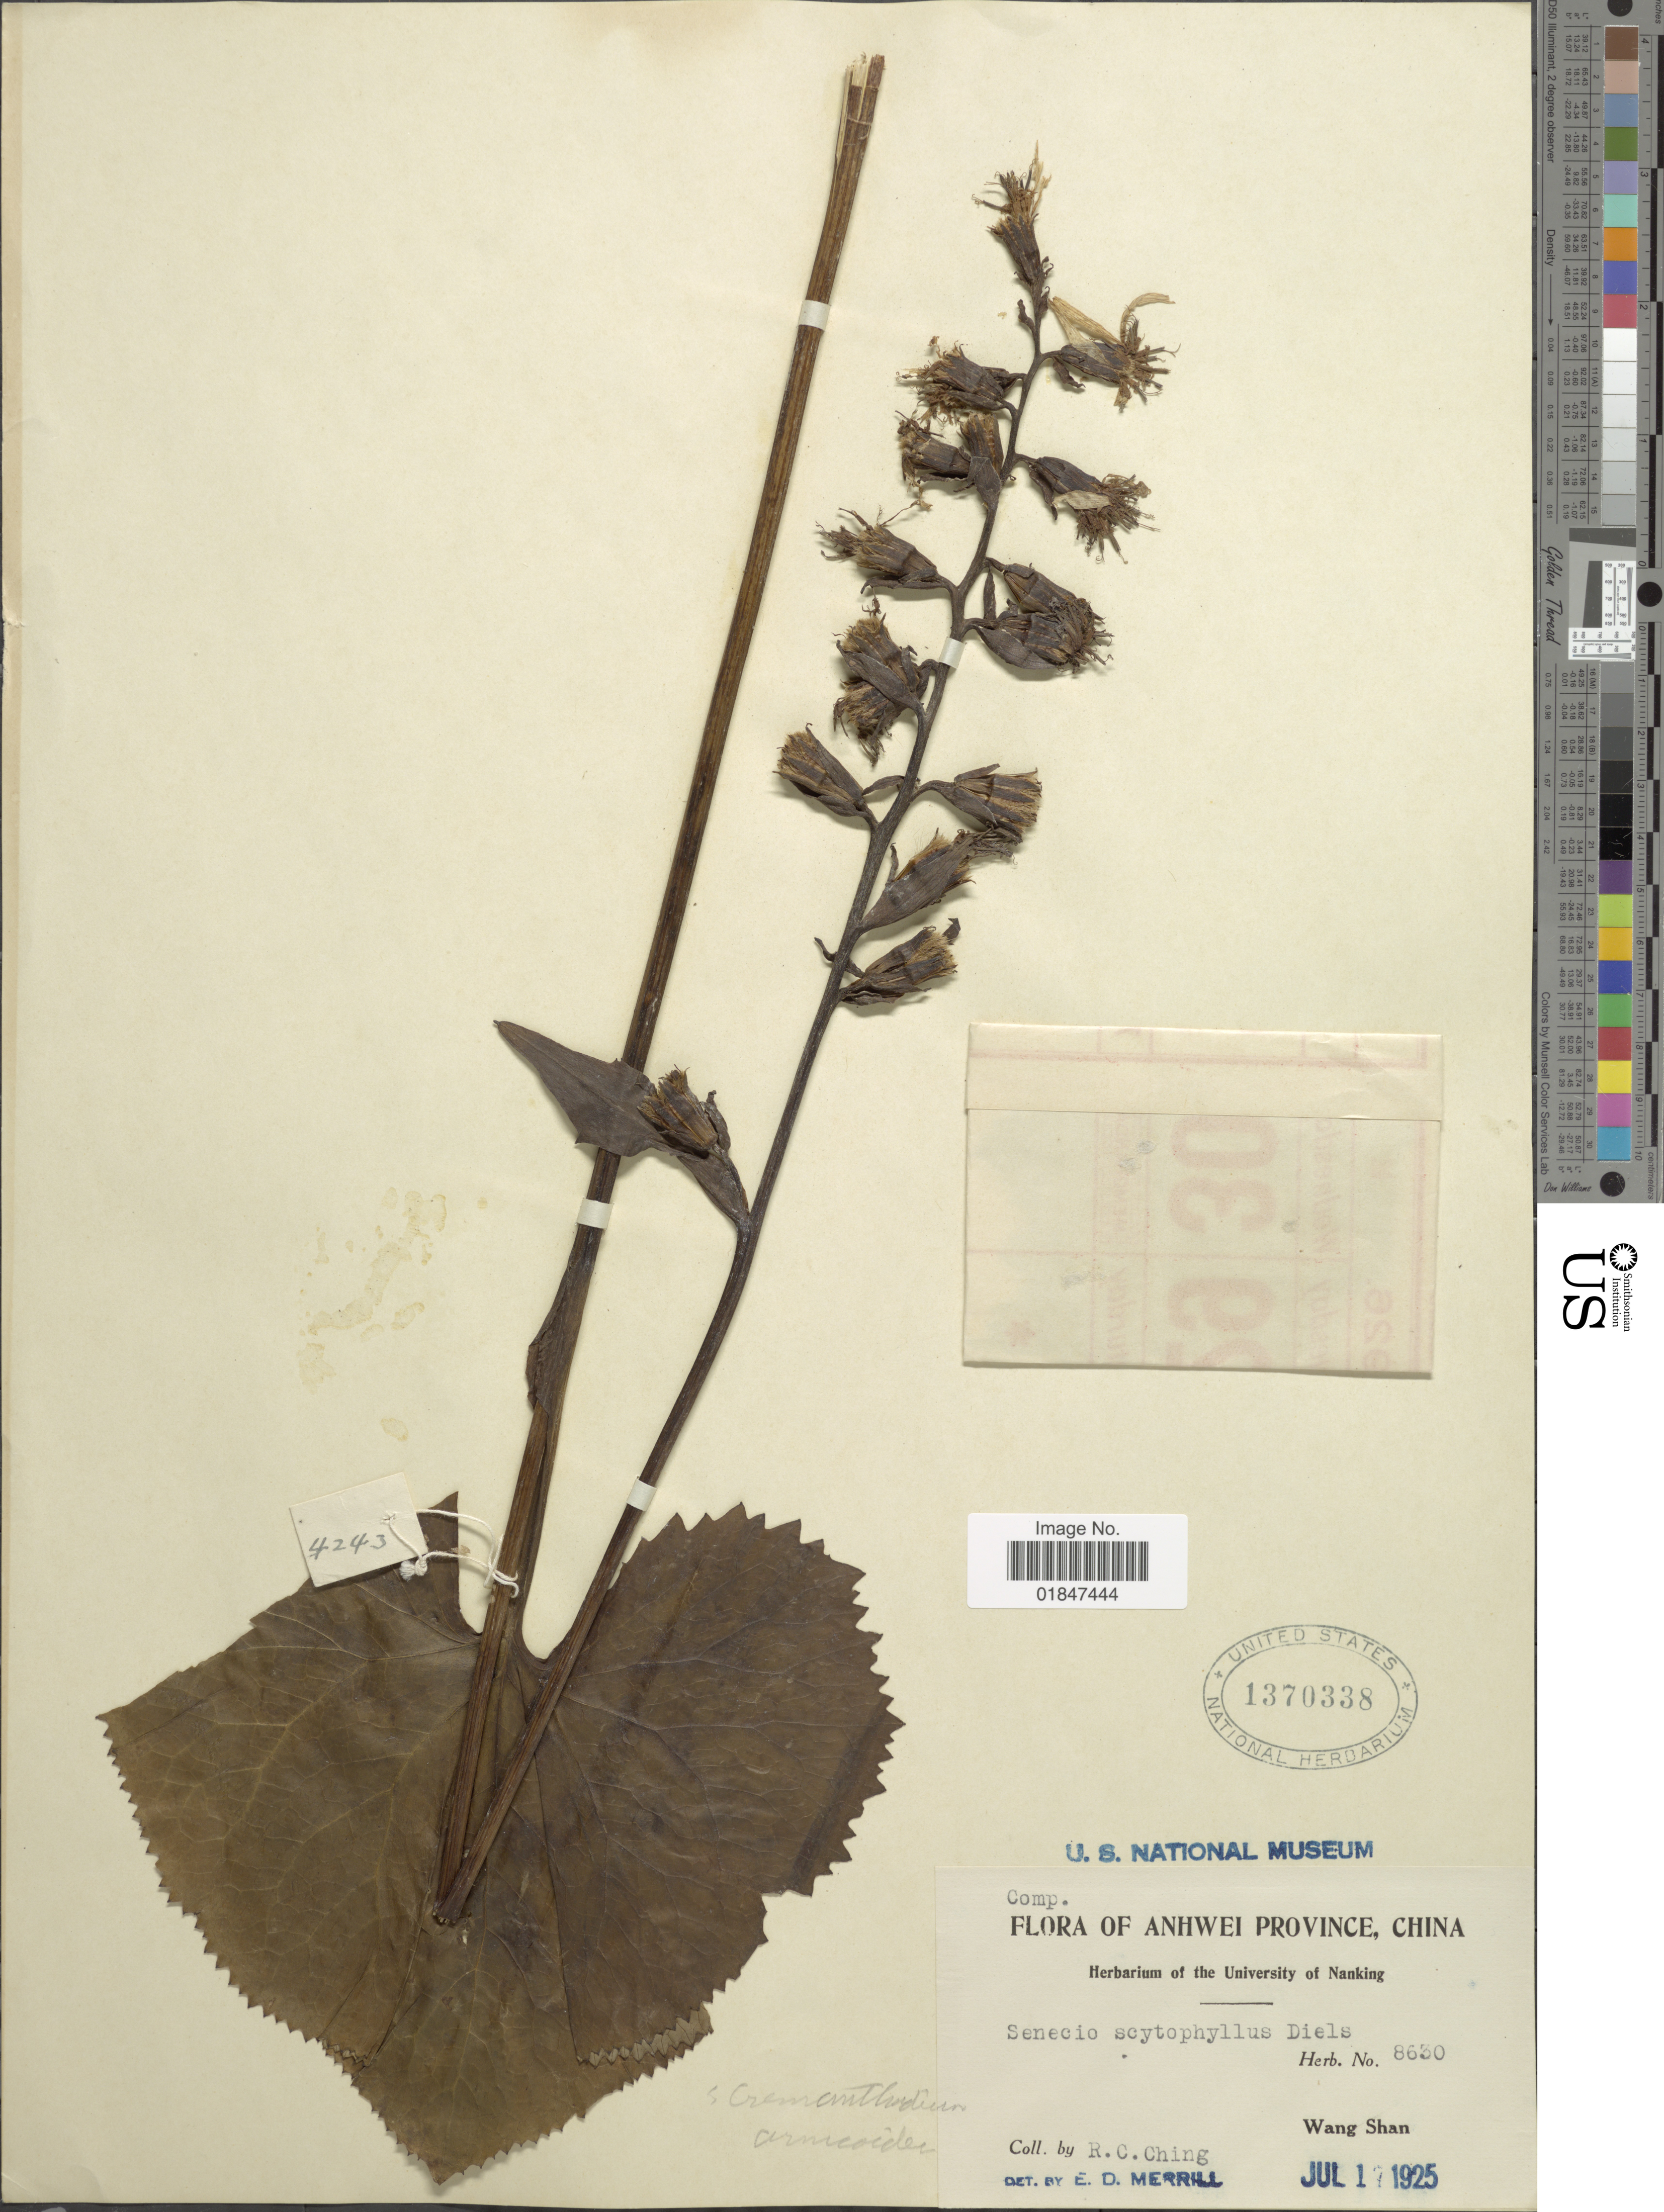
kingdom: Plantae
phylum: Tracheophyta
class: Magnoliopsida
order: Asterales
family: Asteraceae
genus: Cremanthodium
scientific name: Cremanthodium arnicoides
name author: (DC. ex Royle) R.D. Good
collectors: R. C. Ching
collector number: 8630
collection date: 1925-07-17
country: China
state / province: Anhui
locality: Anhwei Province, Wang Shan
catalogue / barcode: US 1370338